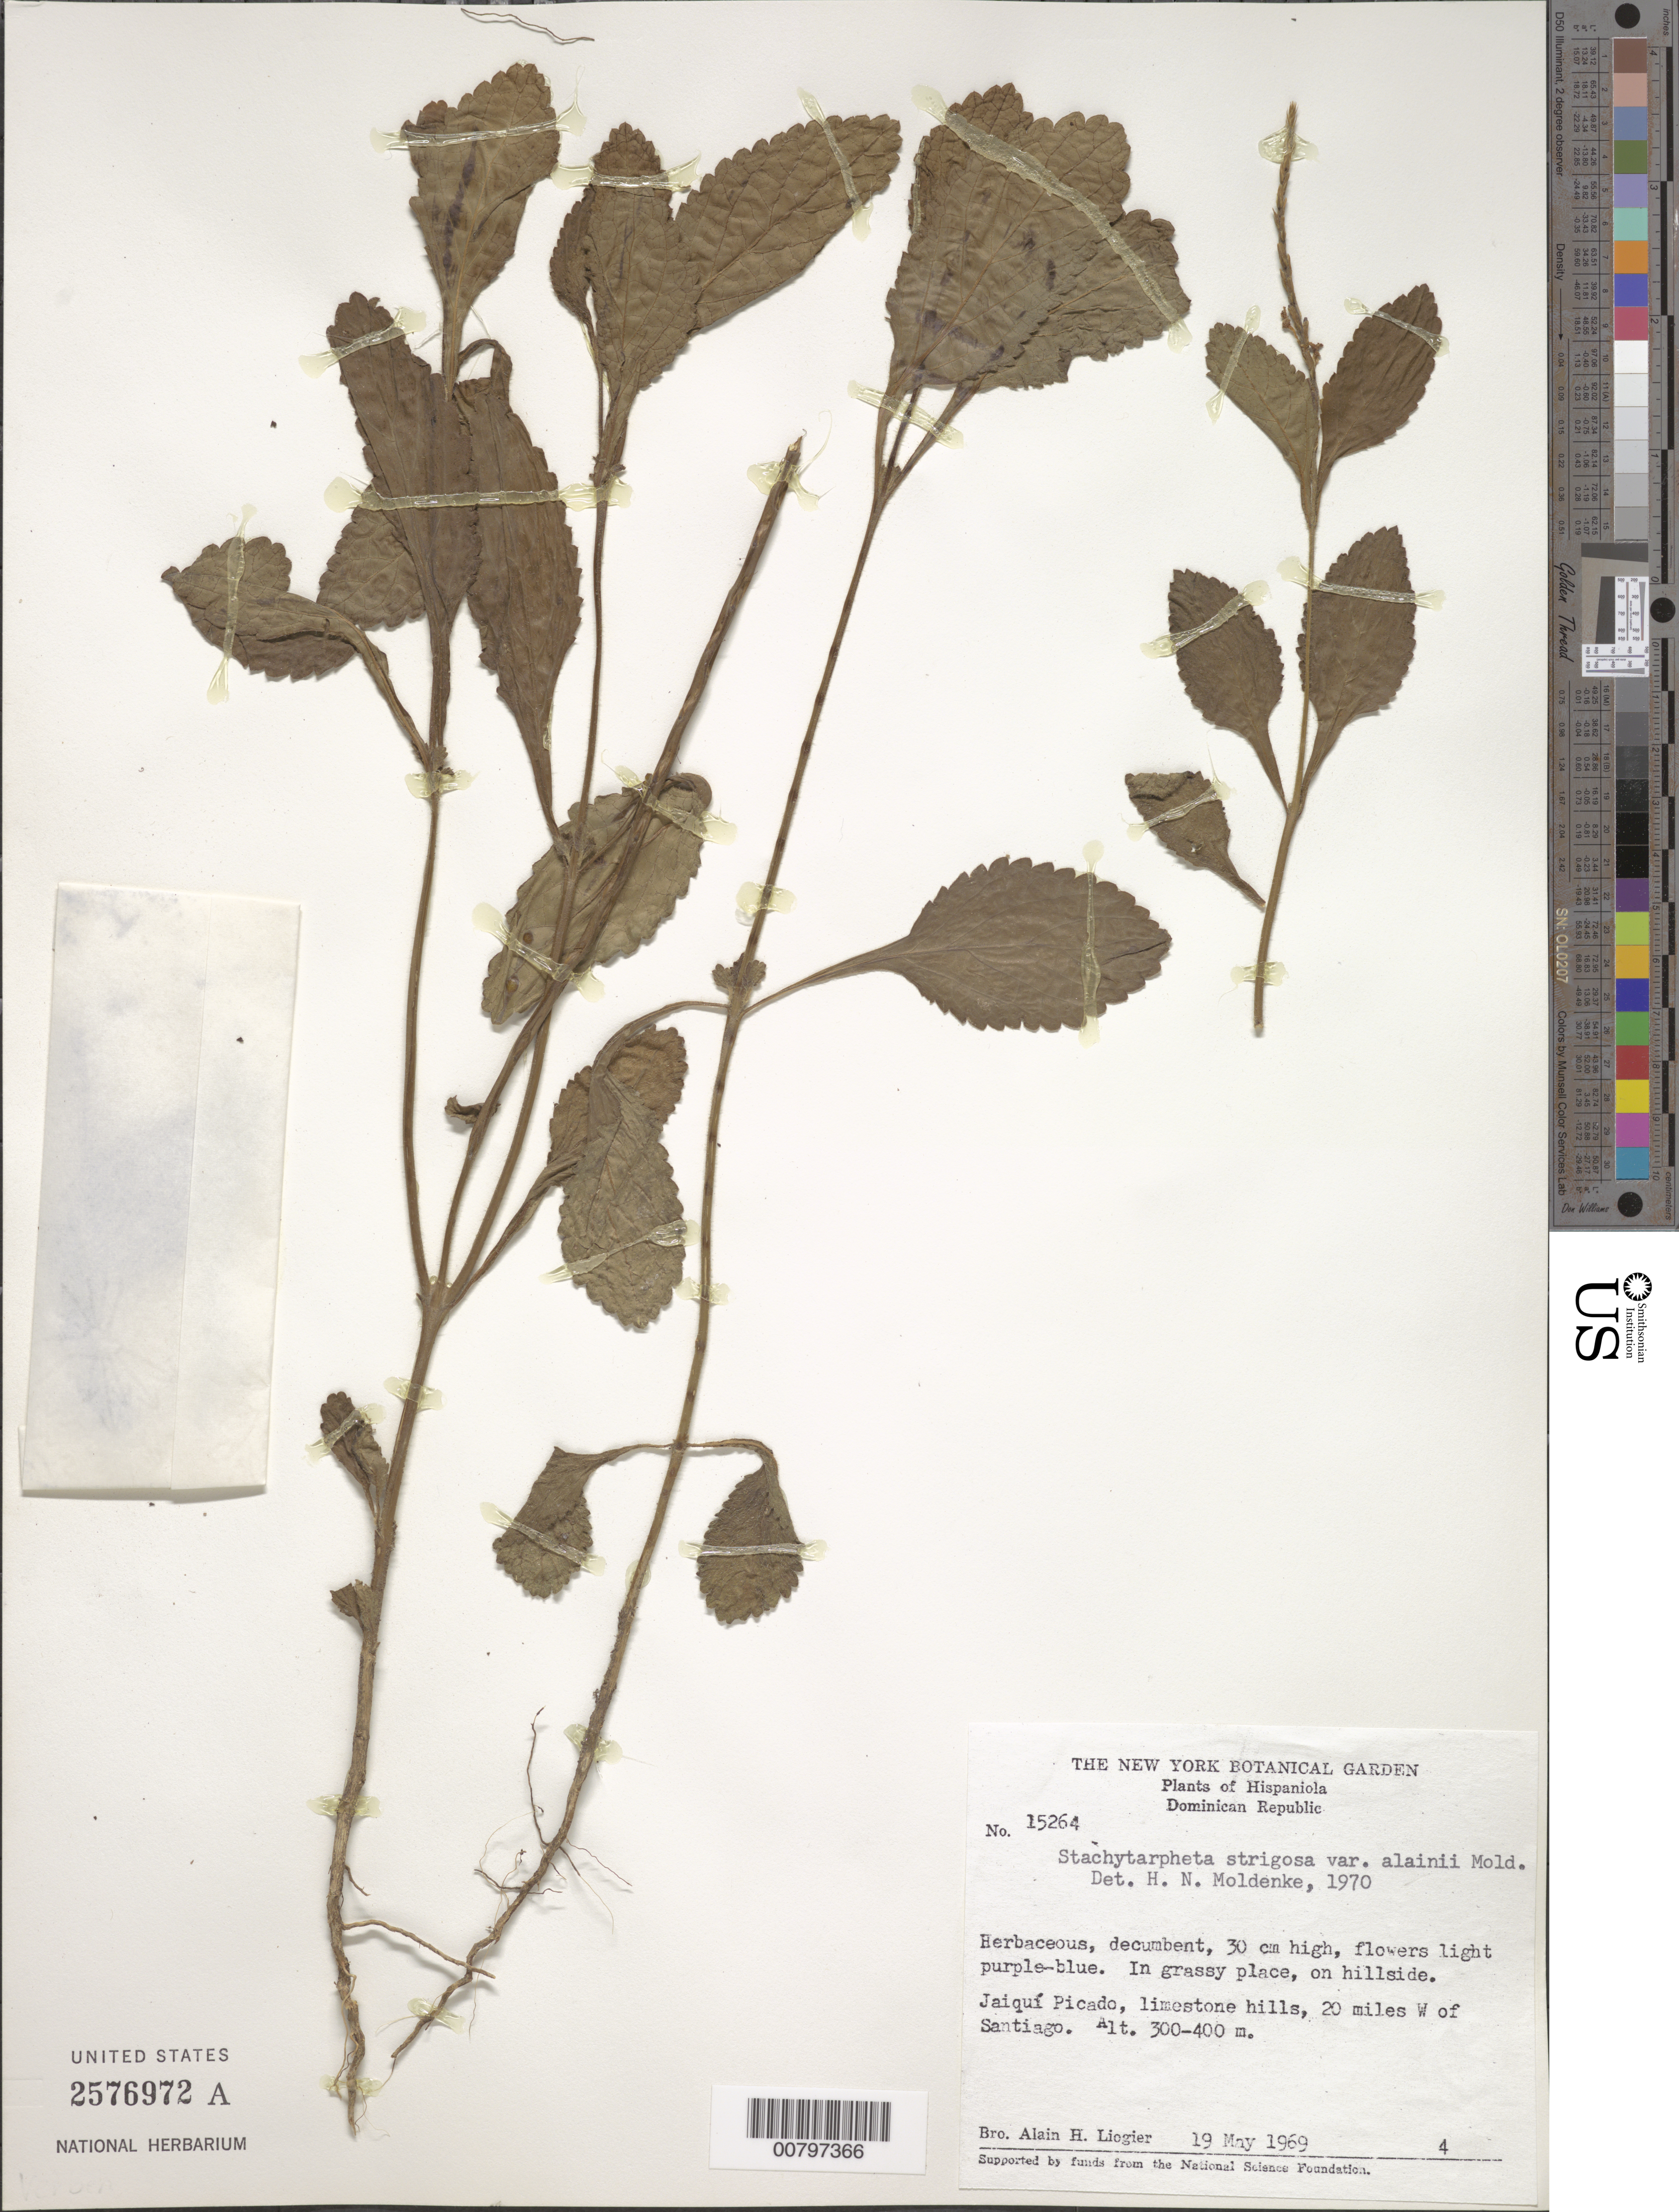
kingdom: Plantae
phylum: Tracheophyta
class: Magnoliopsida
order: Lamiales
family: Verbenaceae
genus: Stachytarpheta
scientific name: Stachytarpheta strigosa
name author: Vahl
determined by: Moldenke, H. N.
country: Dominican Republic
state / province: Santiago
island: Hispaniola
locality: Jaiquí Picado, limestone hills, 20 m W of Santiago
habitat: In grassy place on hillside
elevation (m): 300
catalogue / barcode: US 2576972